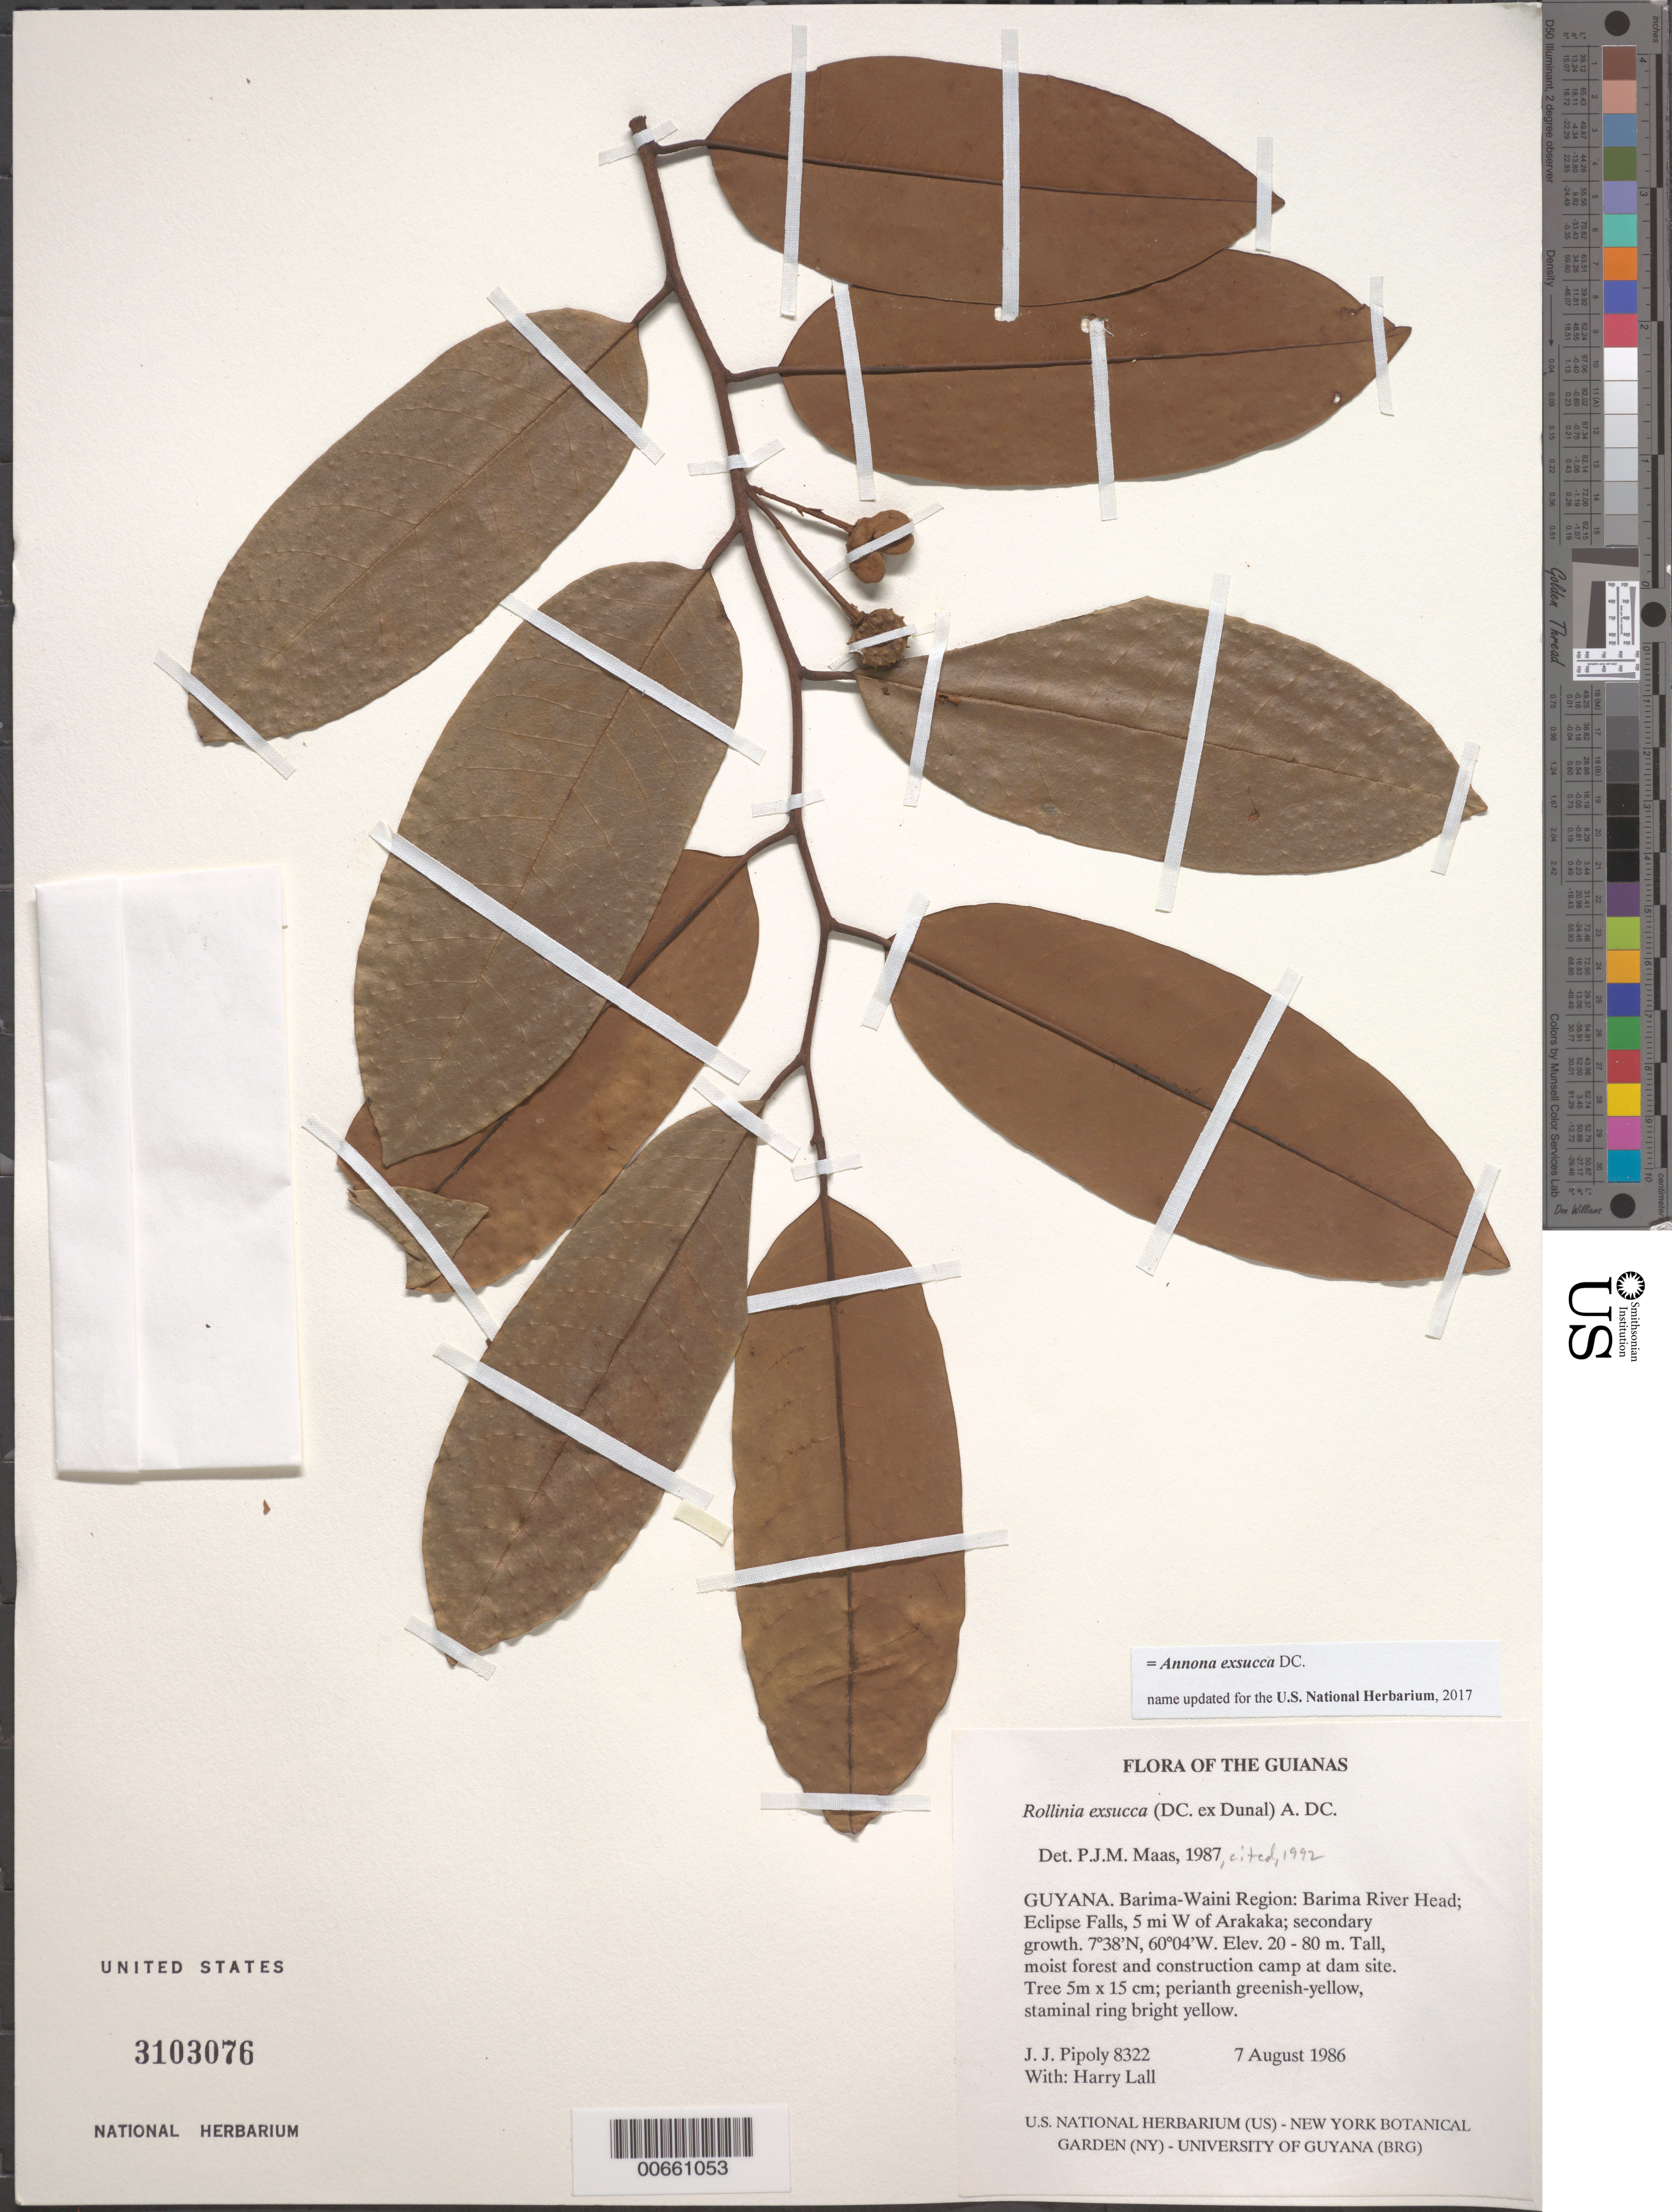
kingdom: Plantae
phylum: Tracheophyta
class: Magnoliopsida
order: Magnoliales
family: Annonaceae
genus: Annona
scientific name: Annona exsucca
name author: DC. ex Dunal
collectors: J. J. Pipoly & H. Lall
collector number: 8322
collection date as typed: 7 August 1986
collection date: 1986-08-07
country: Guyana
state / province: Barima-Waini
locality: Barima River head; Eclipse Falls, 5 mi W of Arakaka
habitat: Secondary growth, tall moist forest and construction camp at dam site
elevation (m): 20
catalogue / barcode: US 3103076